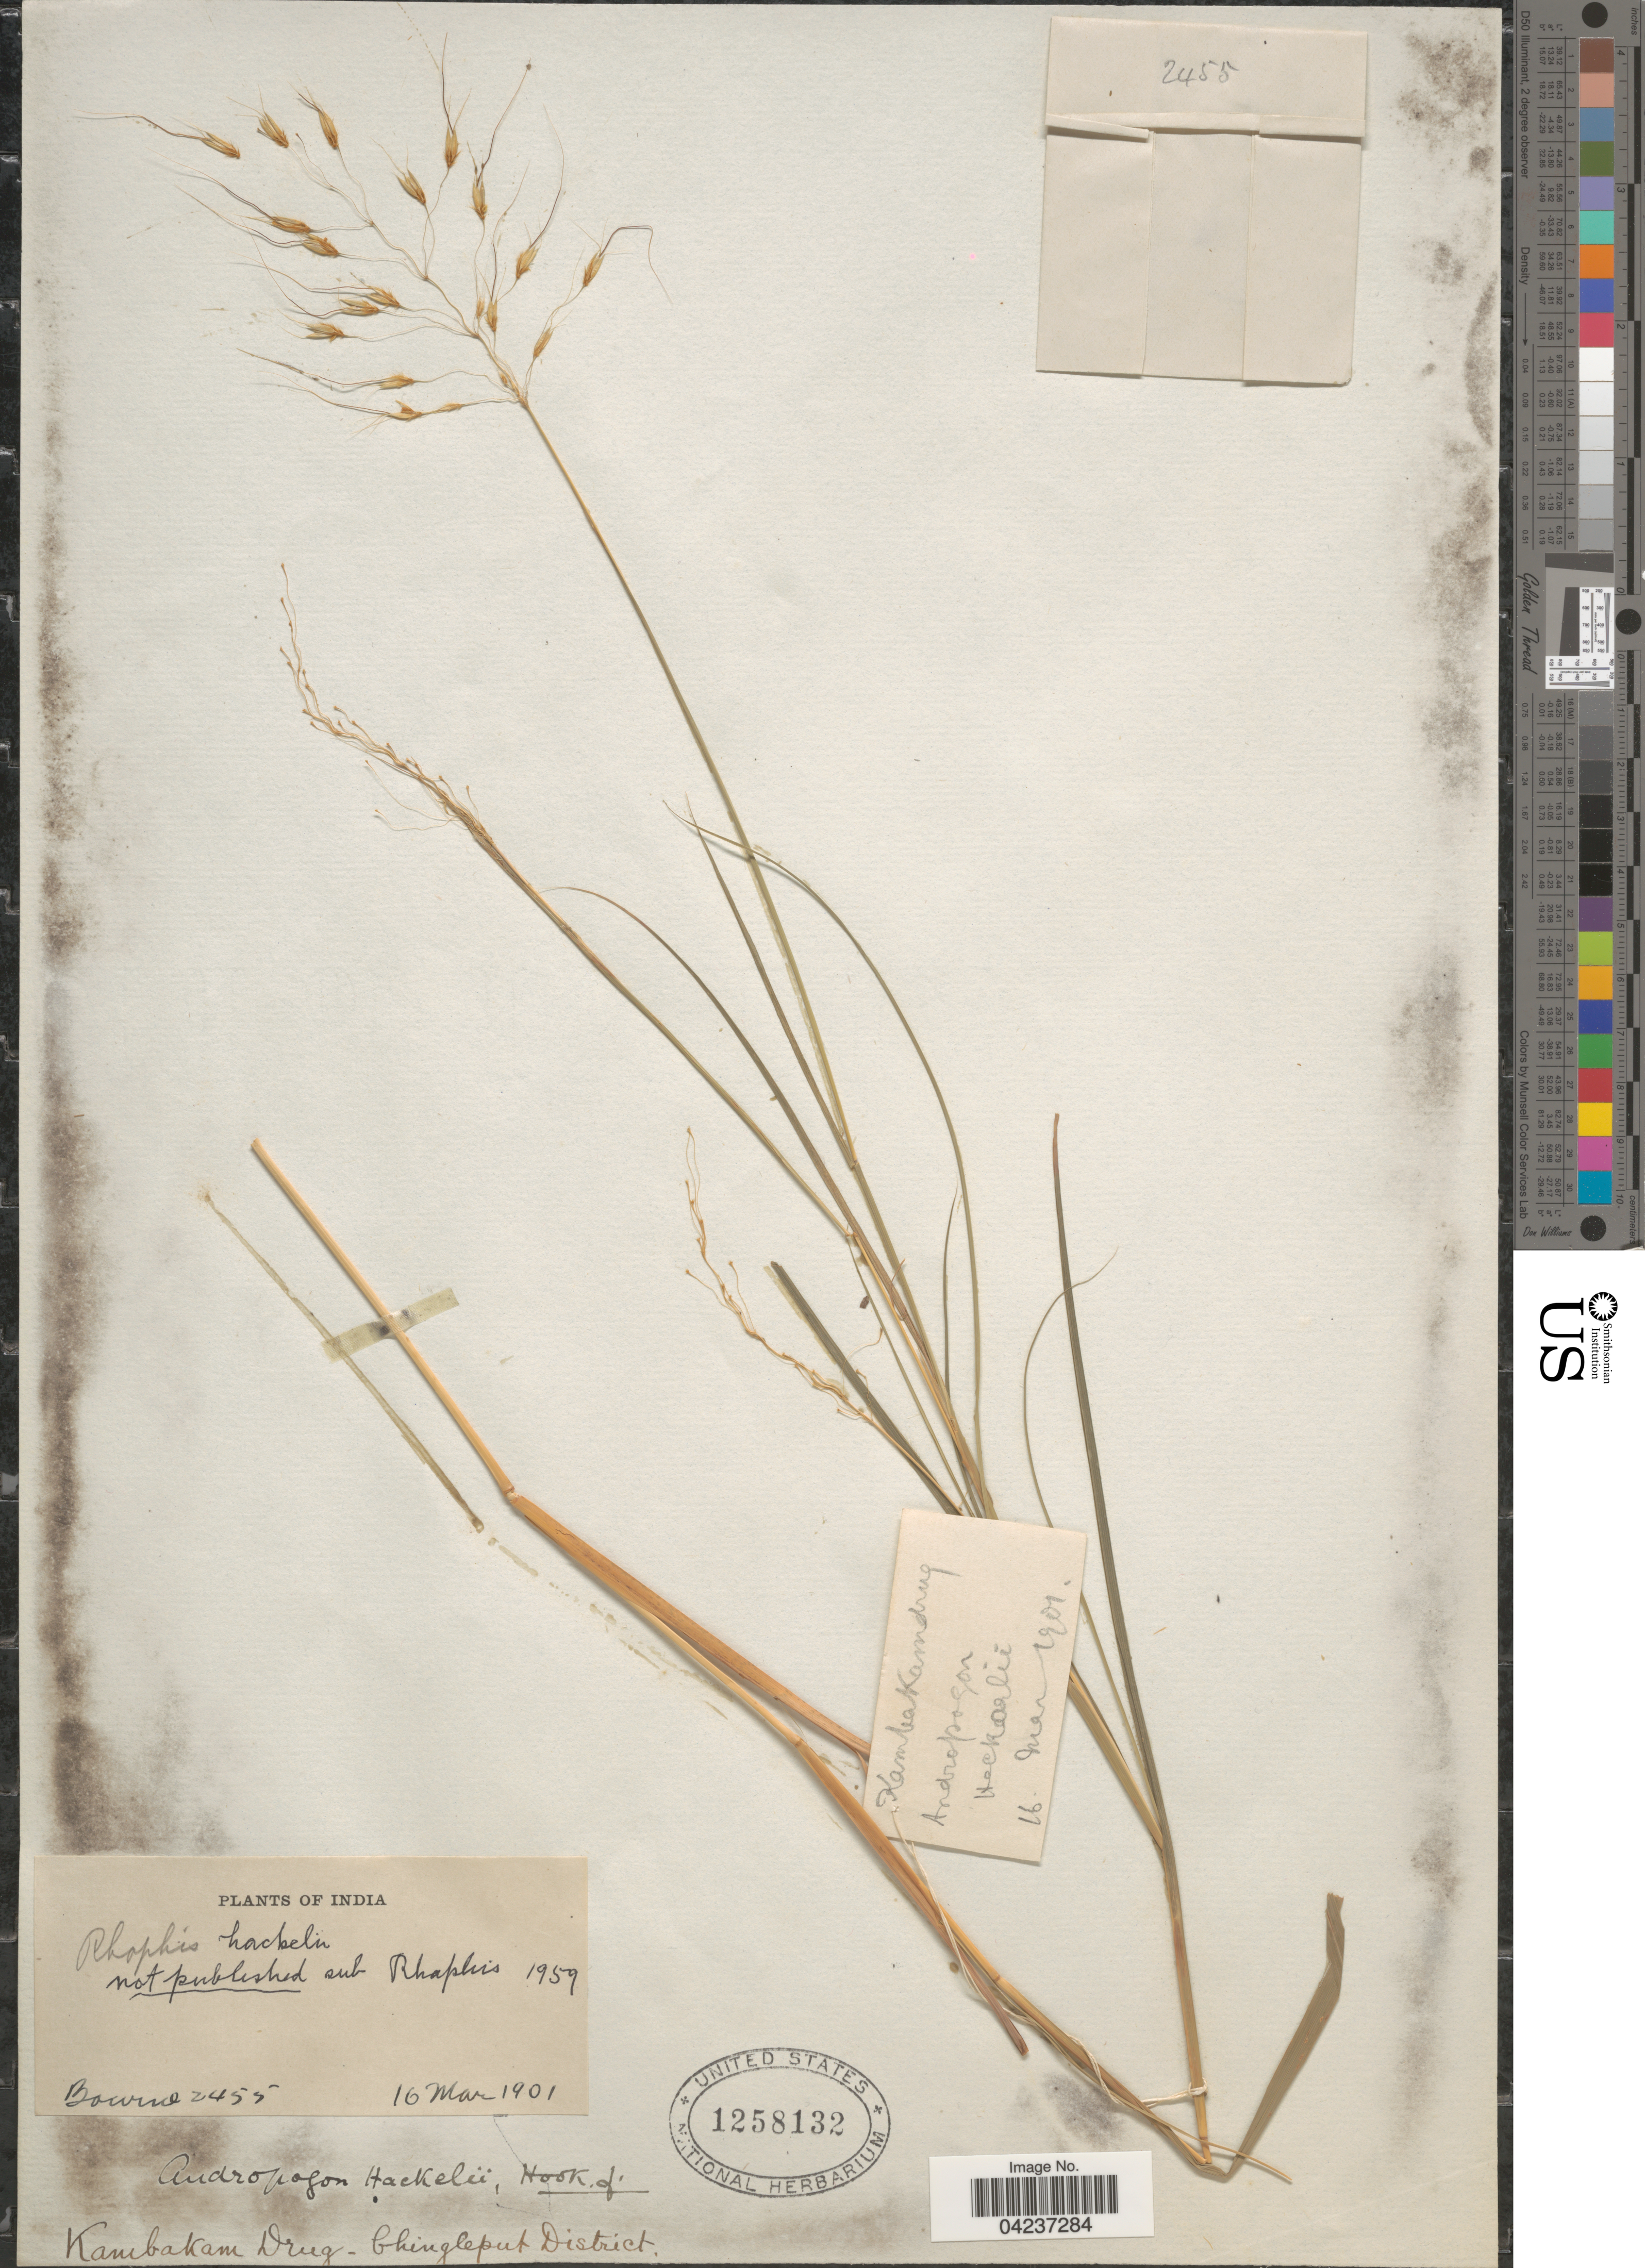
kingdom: Plantae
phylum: Tracheophyta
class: Liliopsida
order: Poales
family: Poaceae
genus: Chrysopogon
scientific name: Chrysopogon nodulibarbis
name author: (Hochst. ex Steud.) Henr.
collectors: -- Bourne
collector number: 2455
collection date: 1901-03-16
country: India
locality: Kambakam Drug - Chingleput District.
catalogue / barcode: US 1258132